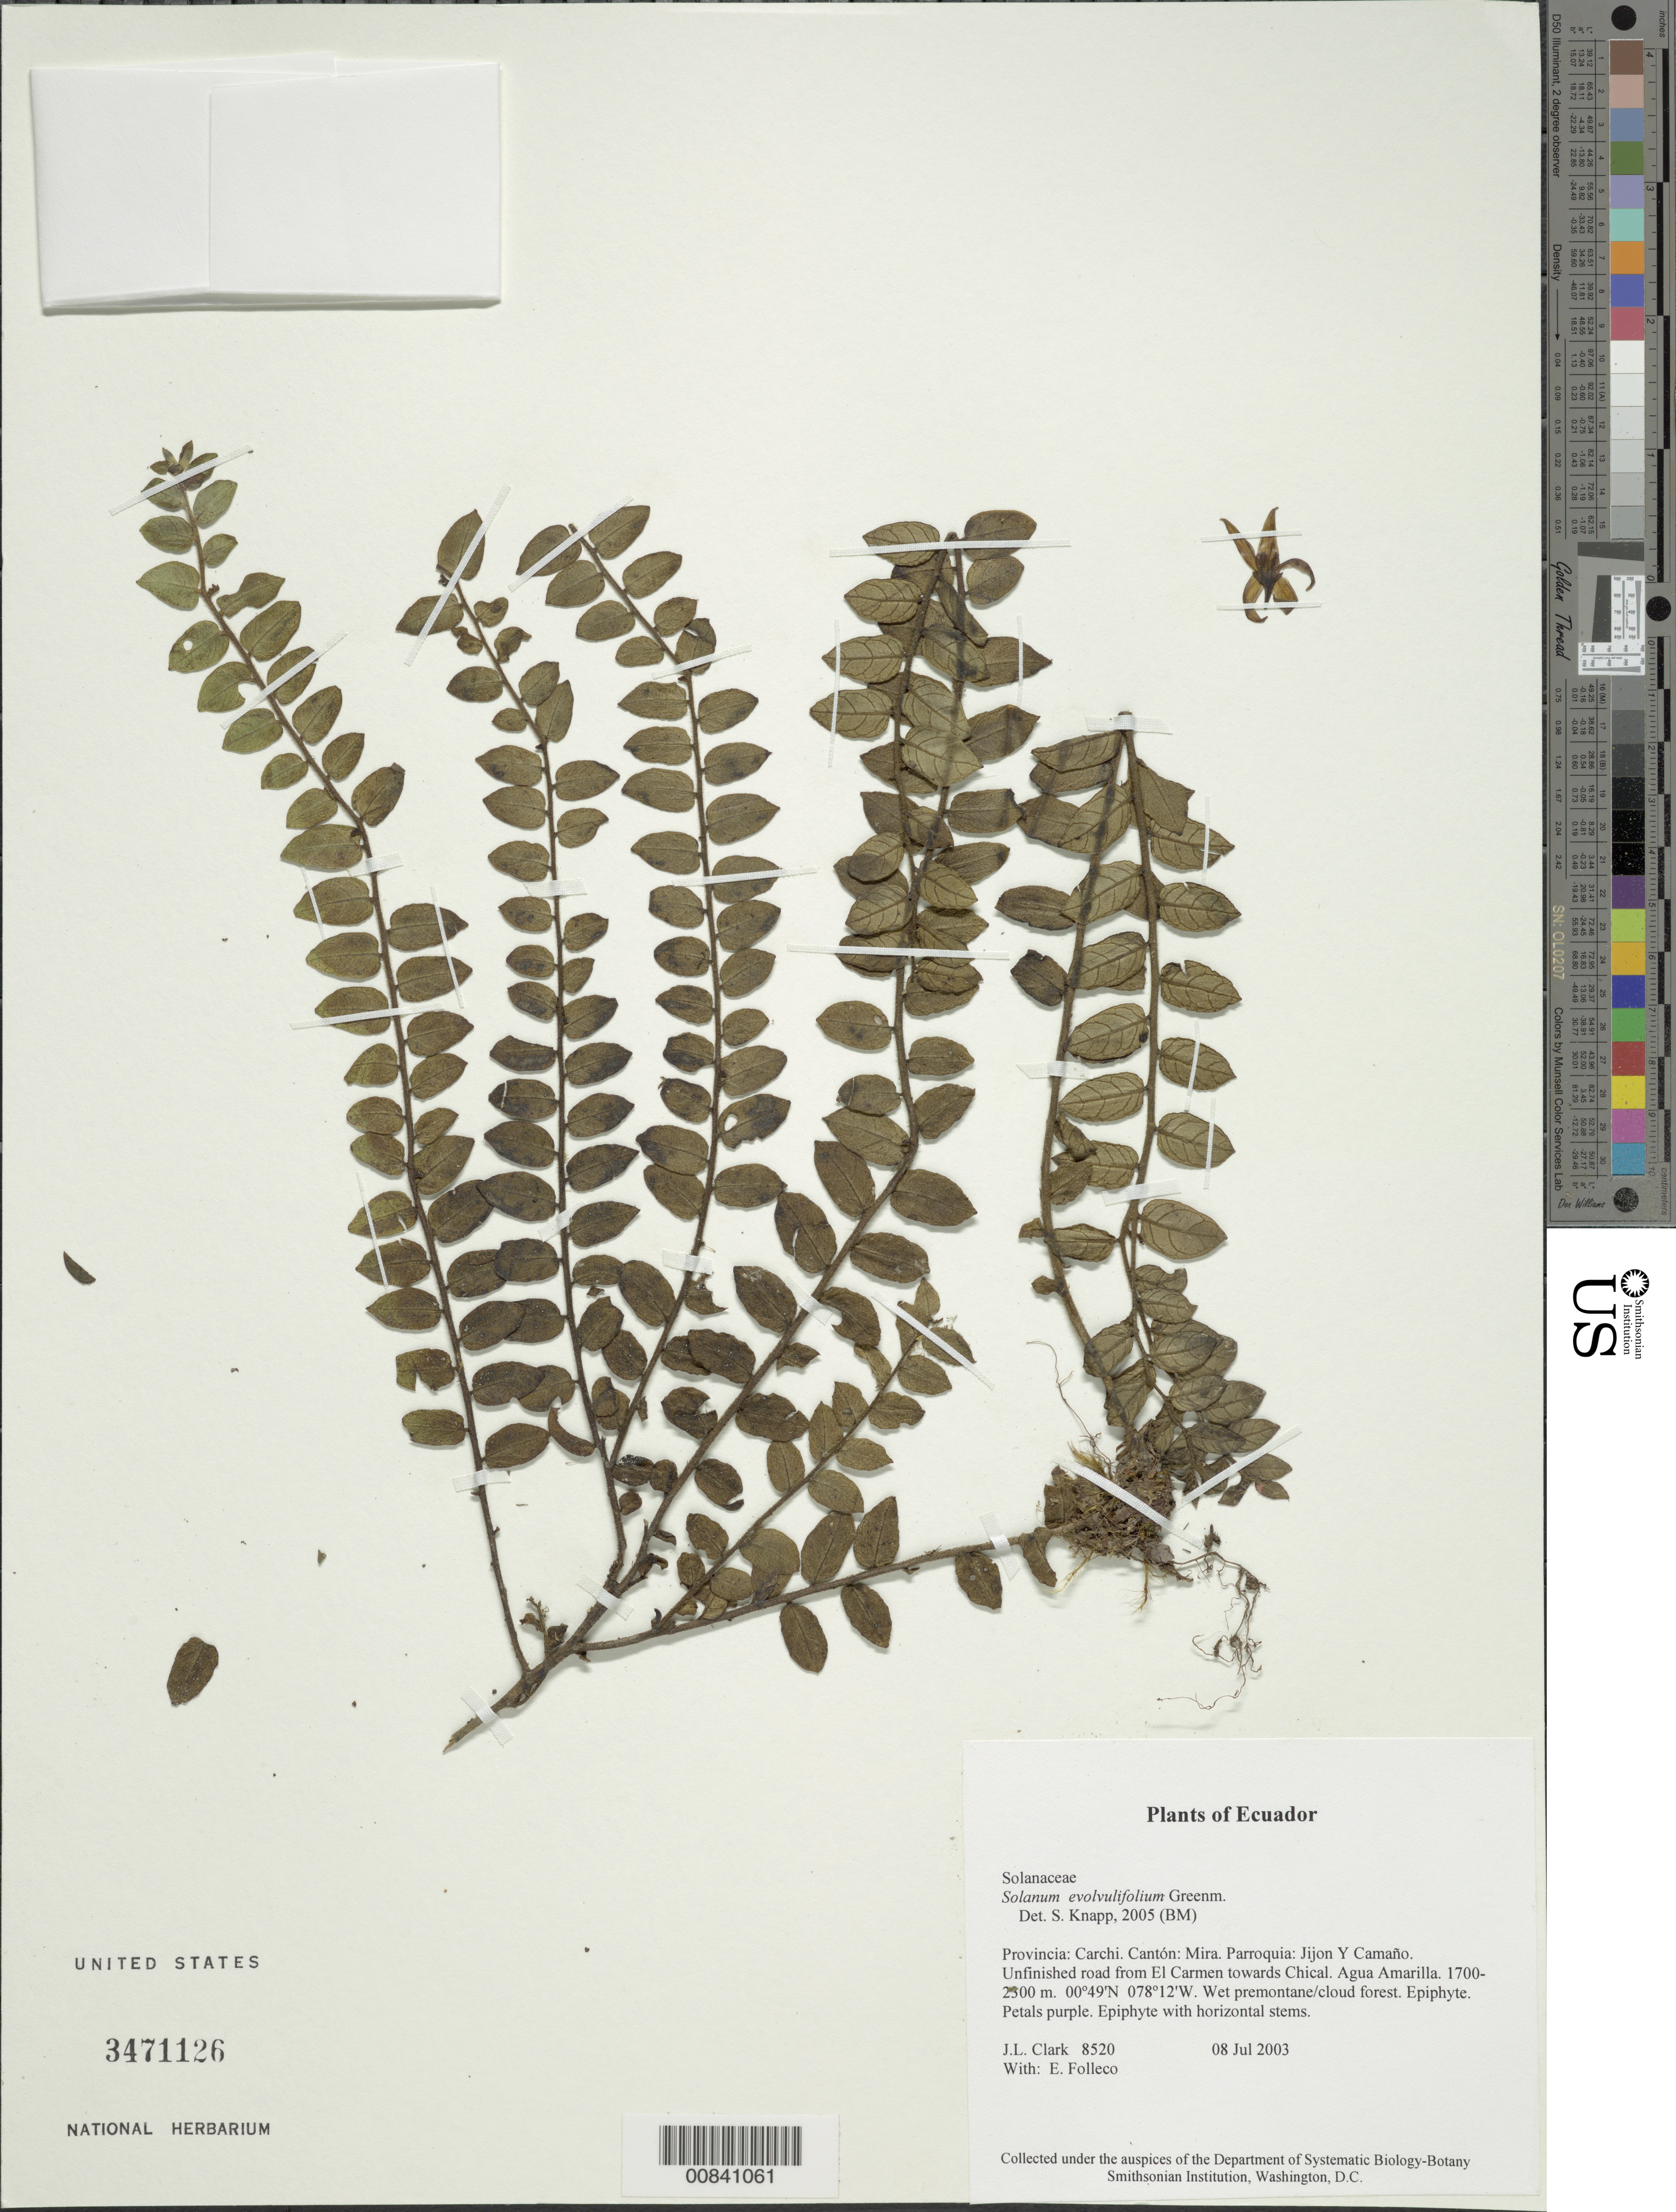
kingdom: Plantae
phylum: Tracheophyta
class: Magnoliopsida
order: Solanales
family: Solanaceae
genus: Solanum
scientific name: Solanum evolvulifolium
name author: Greenm. ex Donn. Sm.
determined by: Knapp, S. D.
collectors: J. L. Clark & E. Folleco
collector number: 08520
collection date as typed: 08 Jul 2003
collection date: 2003-07-08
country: Ecuador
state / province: Carchi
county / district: Mira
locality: Parroquia: Jijon Y Camaño. Unfinished road from El Carmen towards Chical. Agua Amarilla.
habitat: Wet premontane/cloud forest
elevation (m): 1700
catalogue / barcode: US 3471126